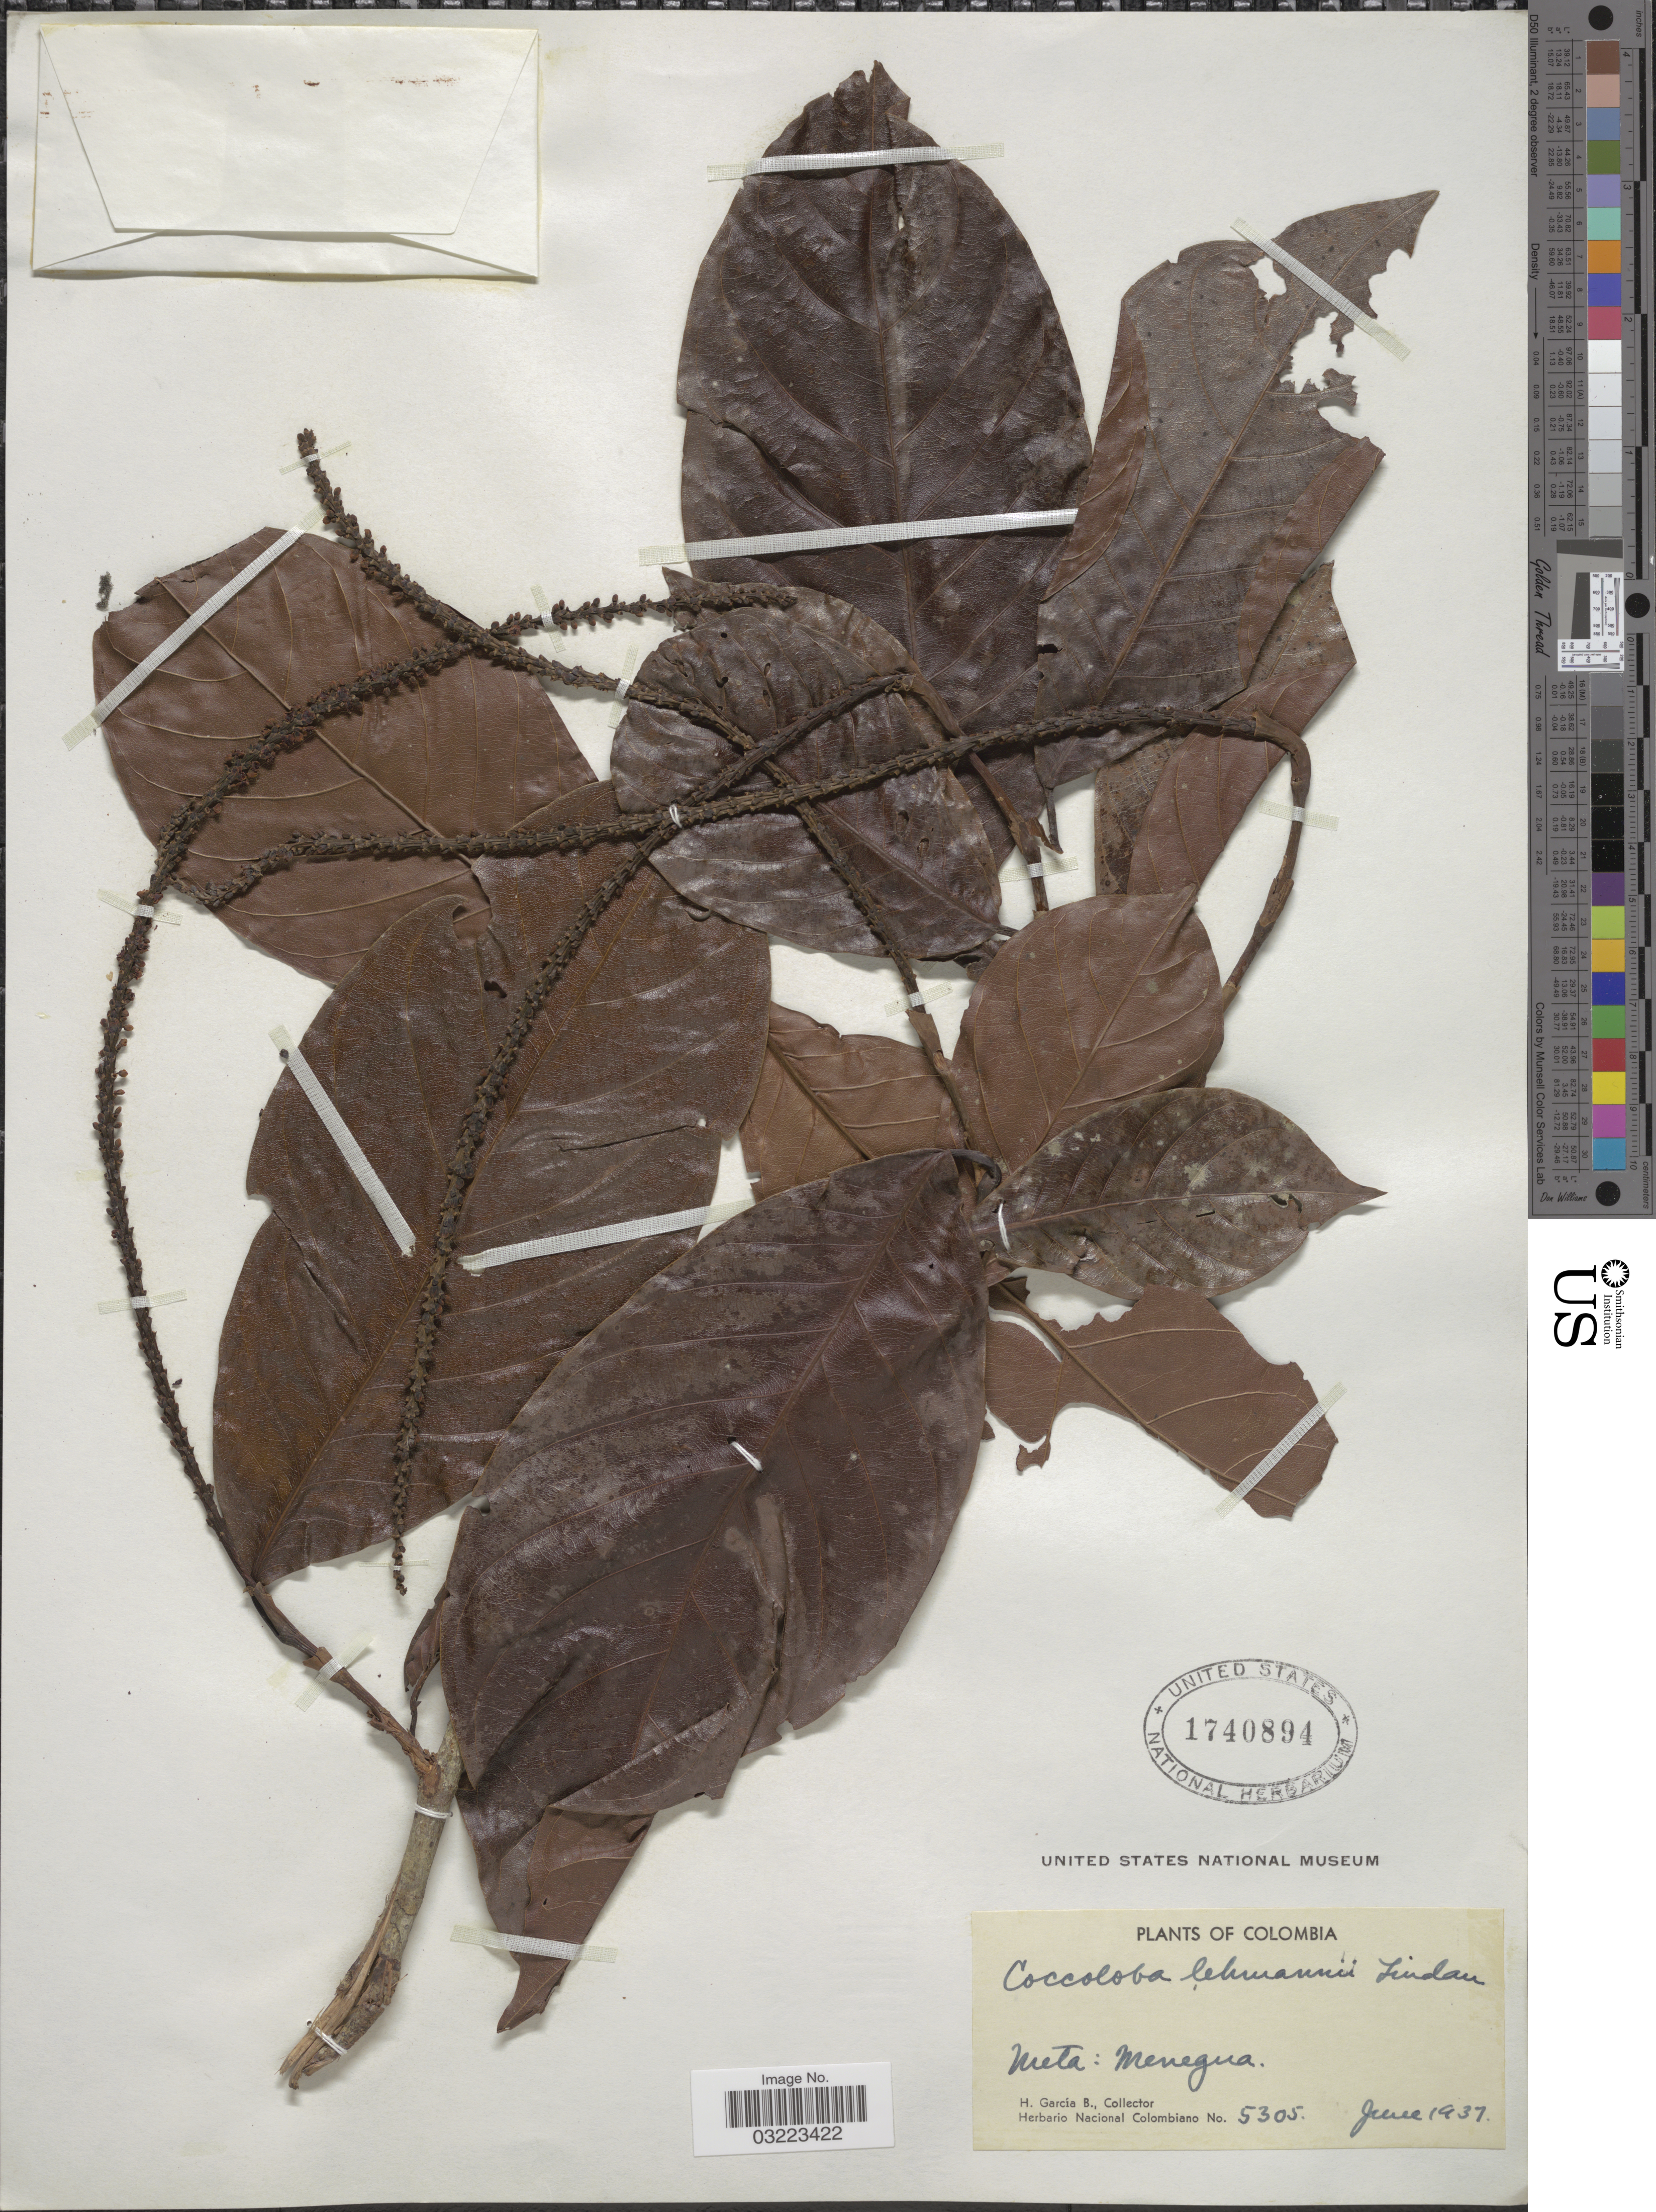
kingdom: Plantae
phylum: Tracheophyta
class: Magnoliopsida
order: Caryophyllales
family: Polygonaceae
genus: Coccoloba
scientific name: Coccoloba lehmannii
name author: Lindau ex Hieron.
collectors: H. García B.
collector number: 5305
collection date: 1937-06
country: Colombia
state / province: Meta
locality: Menegua.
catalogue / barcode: US 1740894